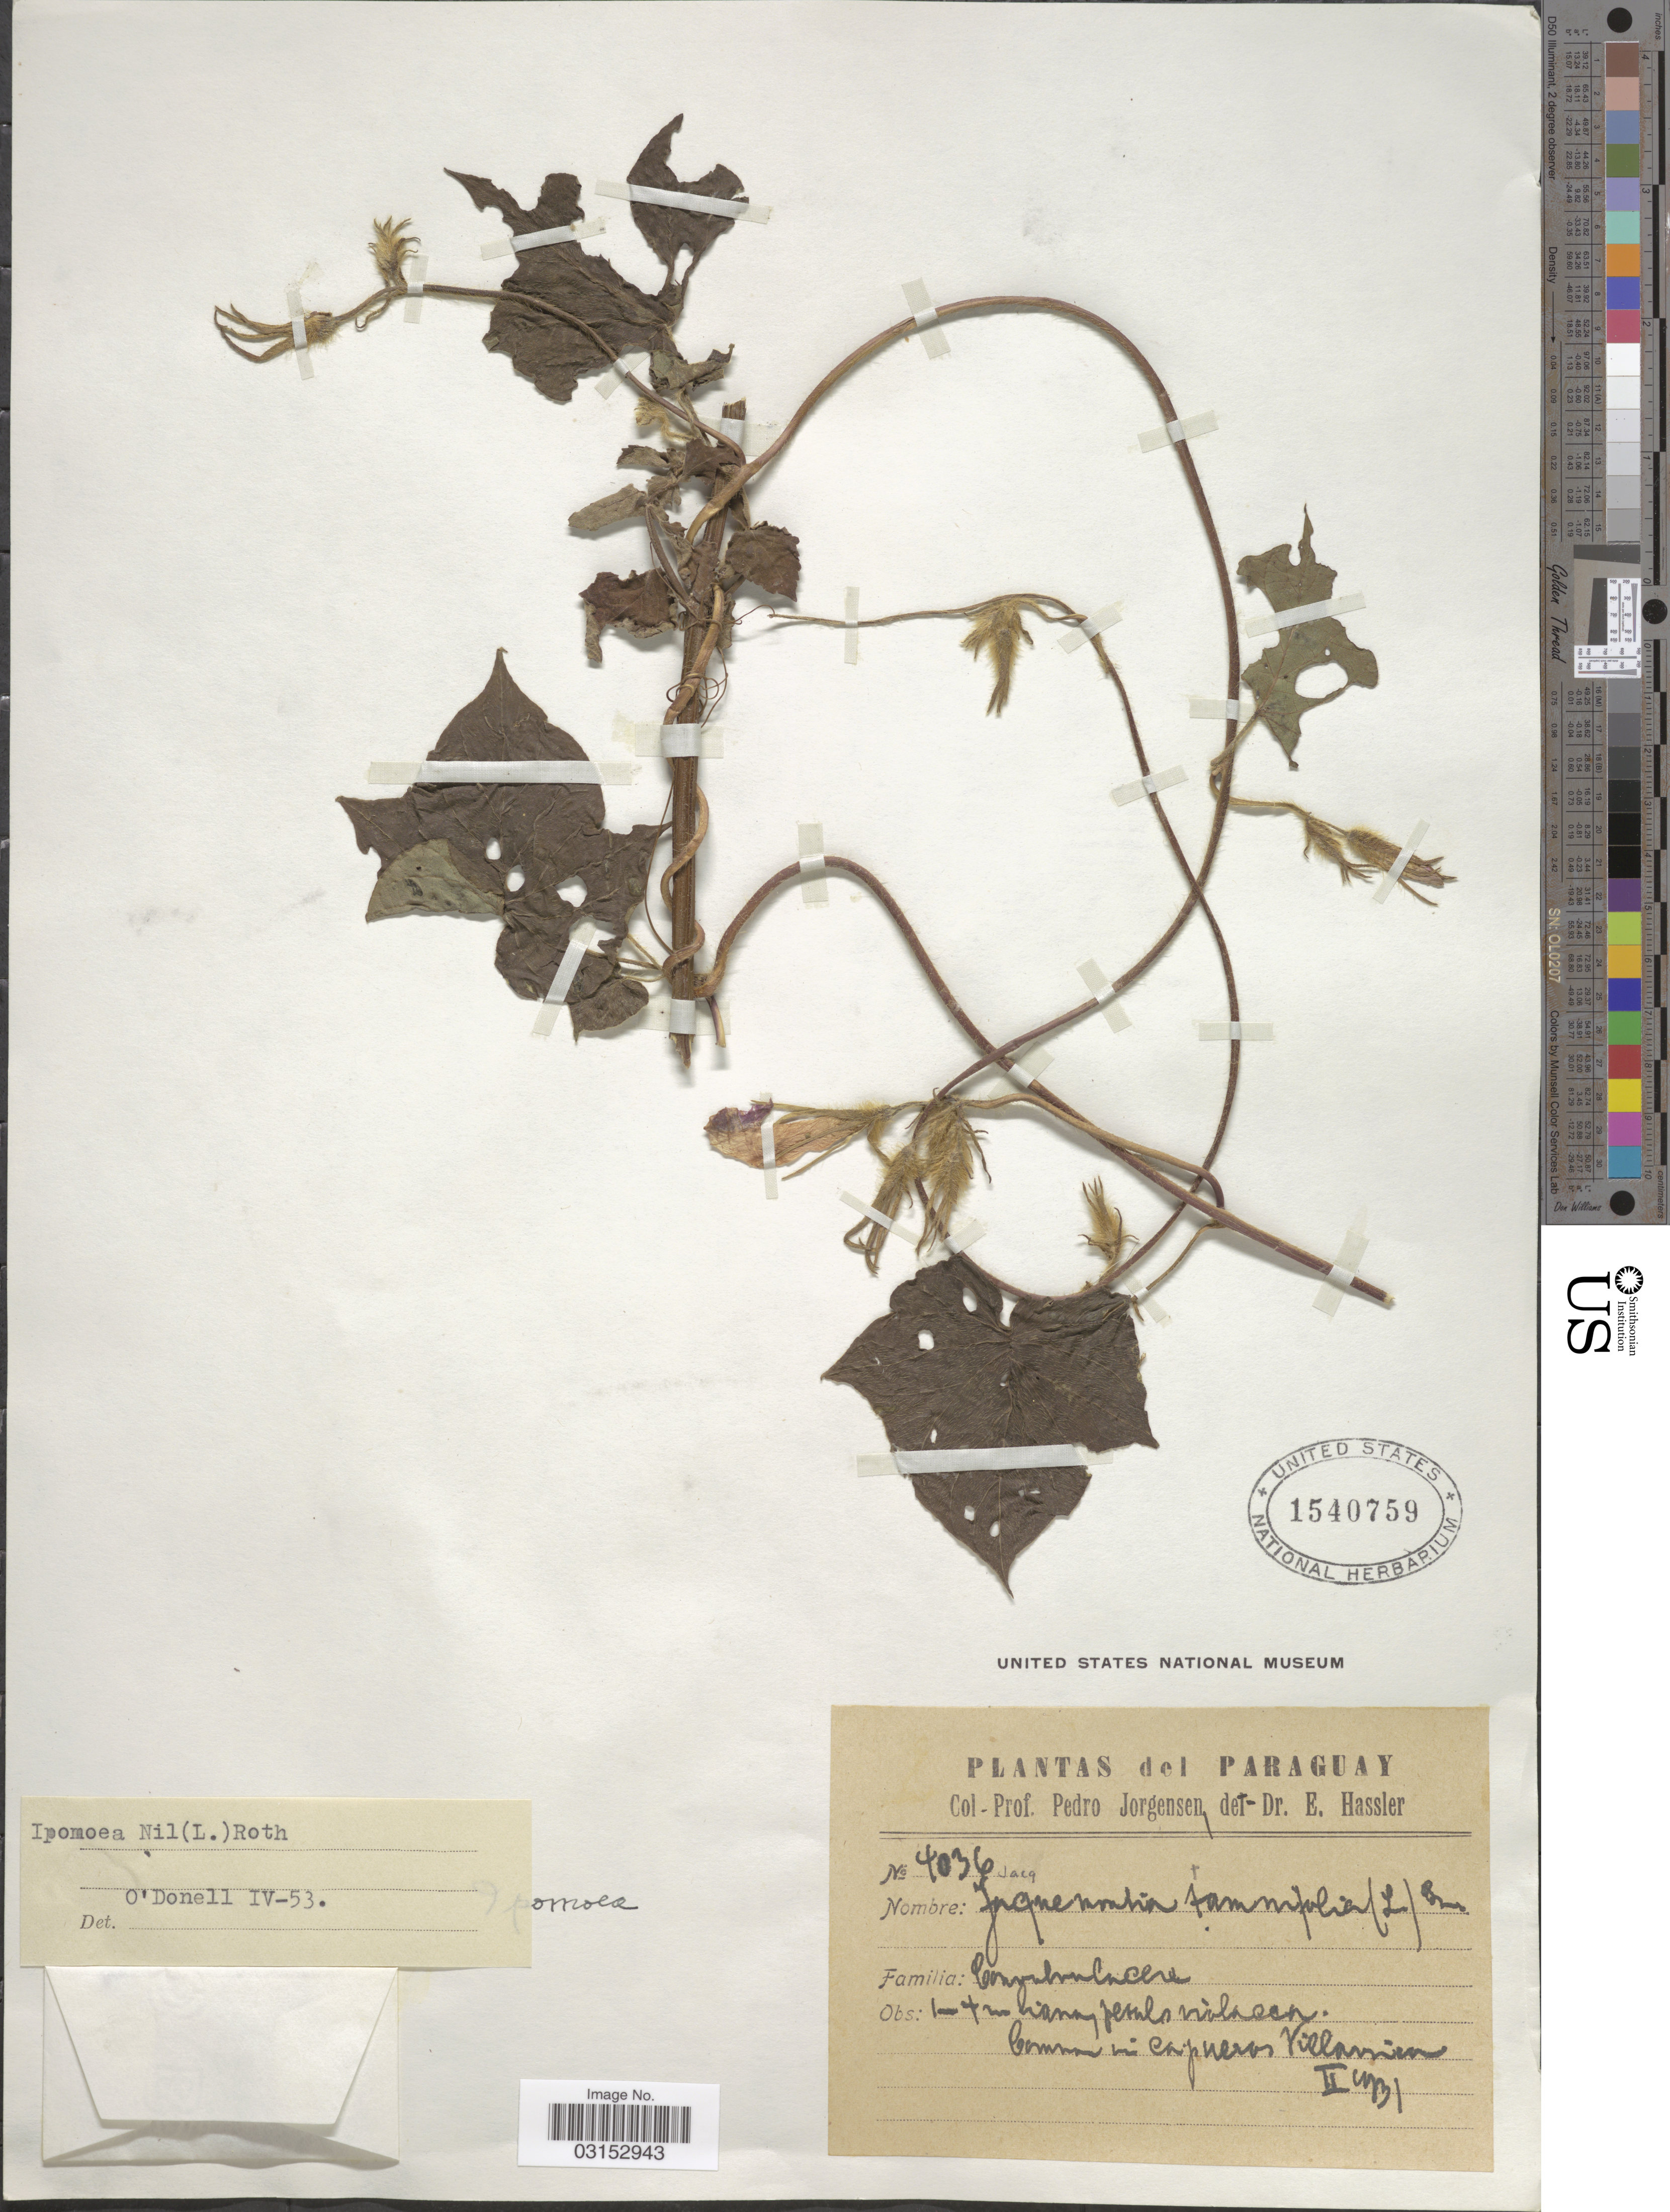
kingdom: Plantae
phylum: Tracheophyta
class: Magnoliopsida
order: Solanales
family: Convolvulaceae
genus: Ipomoea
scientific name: Ipomoea nil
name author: (L.) Roth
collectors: P. Jörgensen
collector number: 4036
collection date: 1931-02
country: Paraguay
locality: Villarrica.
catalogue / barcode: US 1540759